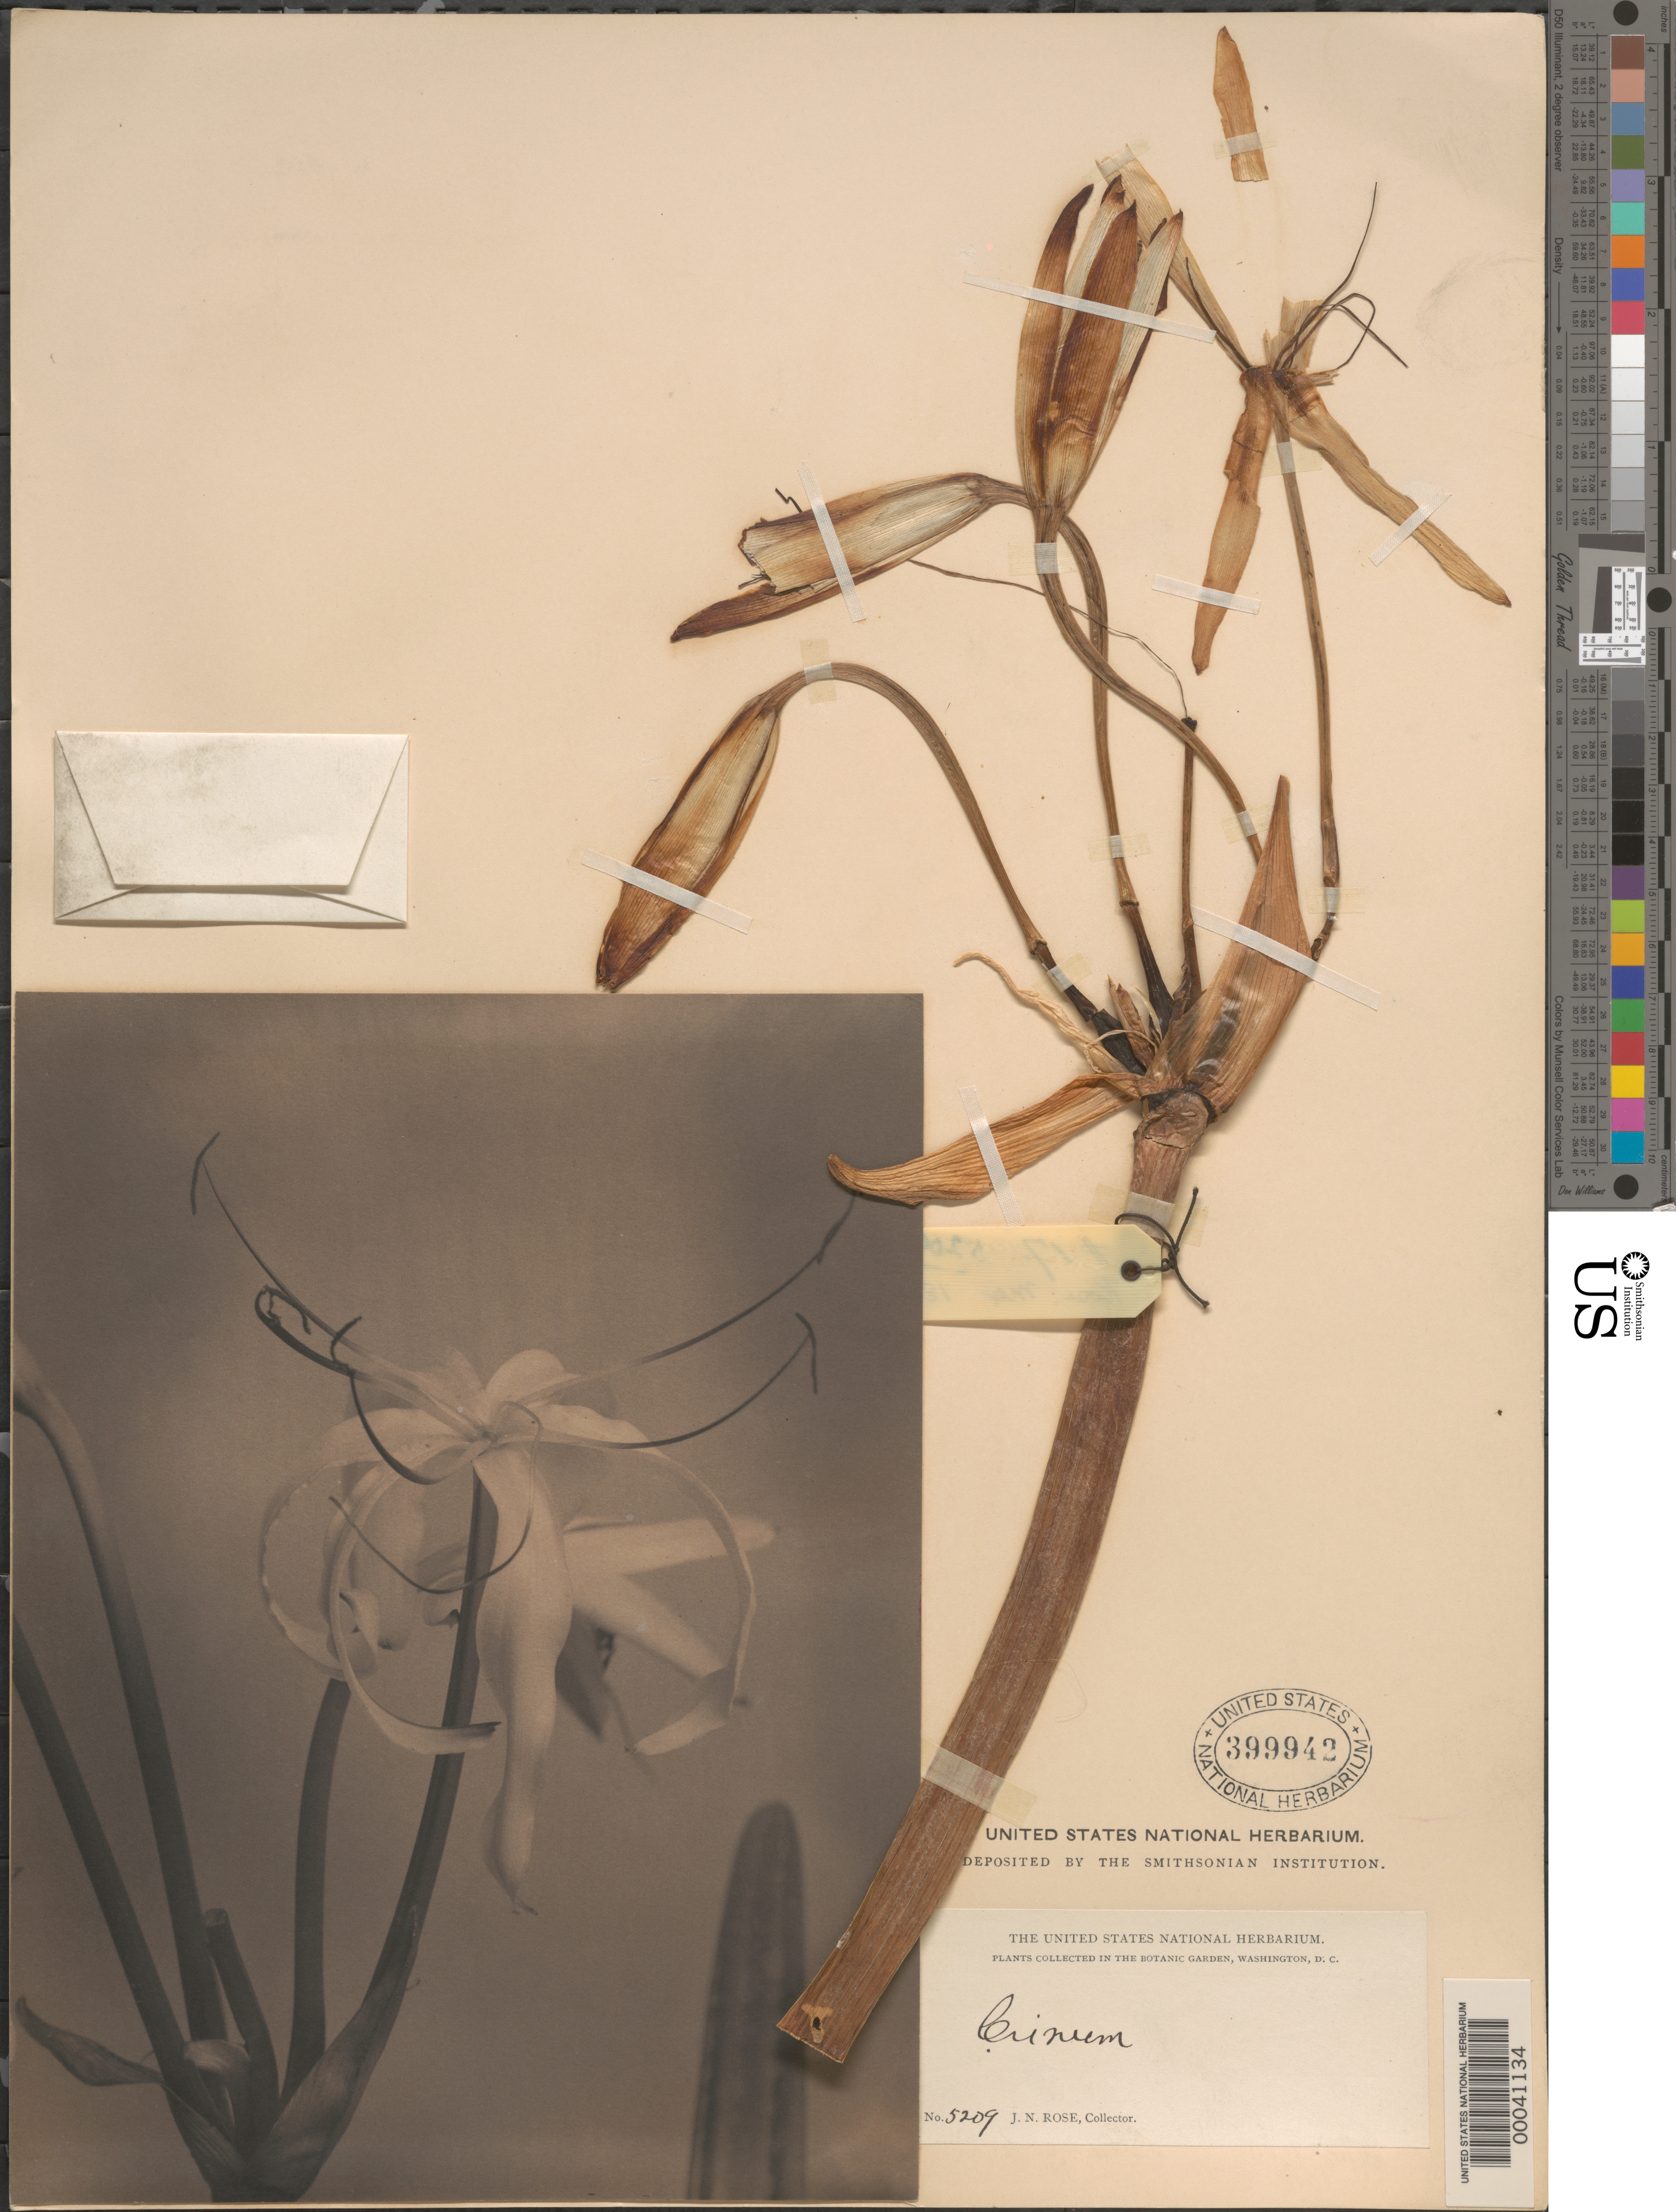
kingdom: Plantae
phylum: Tracheophyta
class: Liliopsida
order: Asparagales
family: Amaryllidaceae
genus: Crinum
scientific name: Crinum mexicanum, ined.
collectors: J. N. Rose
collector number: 5209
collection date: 1969-09-27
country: United States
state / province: Florida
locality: Coconut Grove, former home of David Fairchild, the Kampong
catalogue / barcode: US 399942